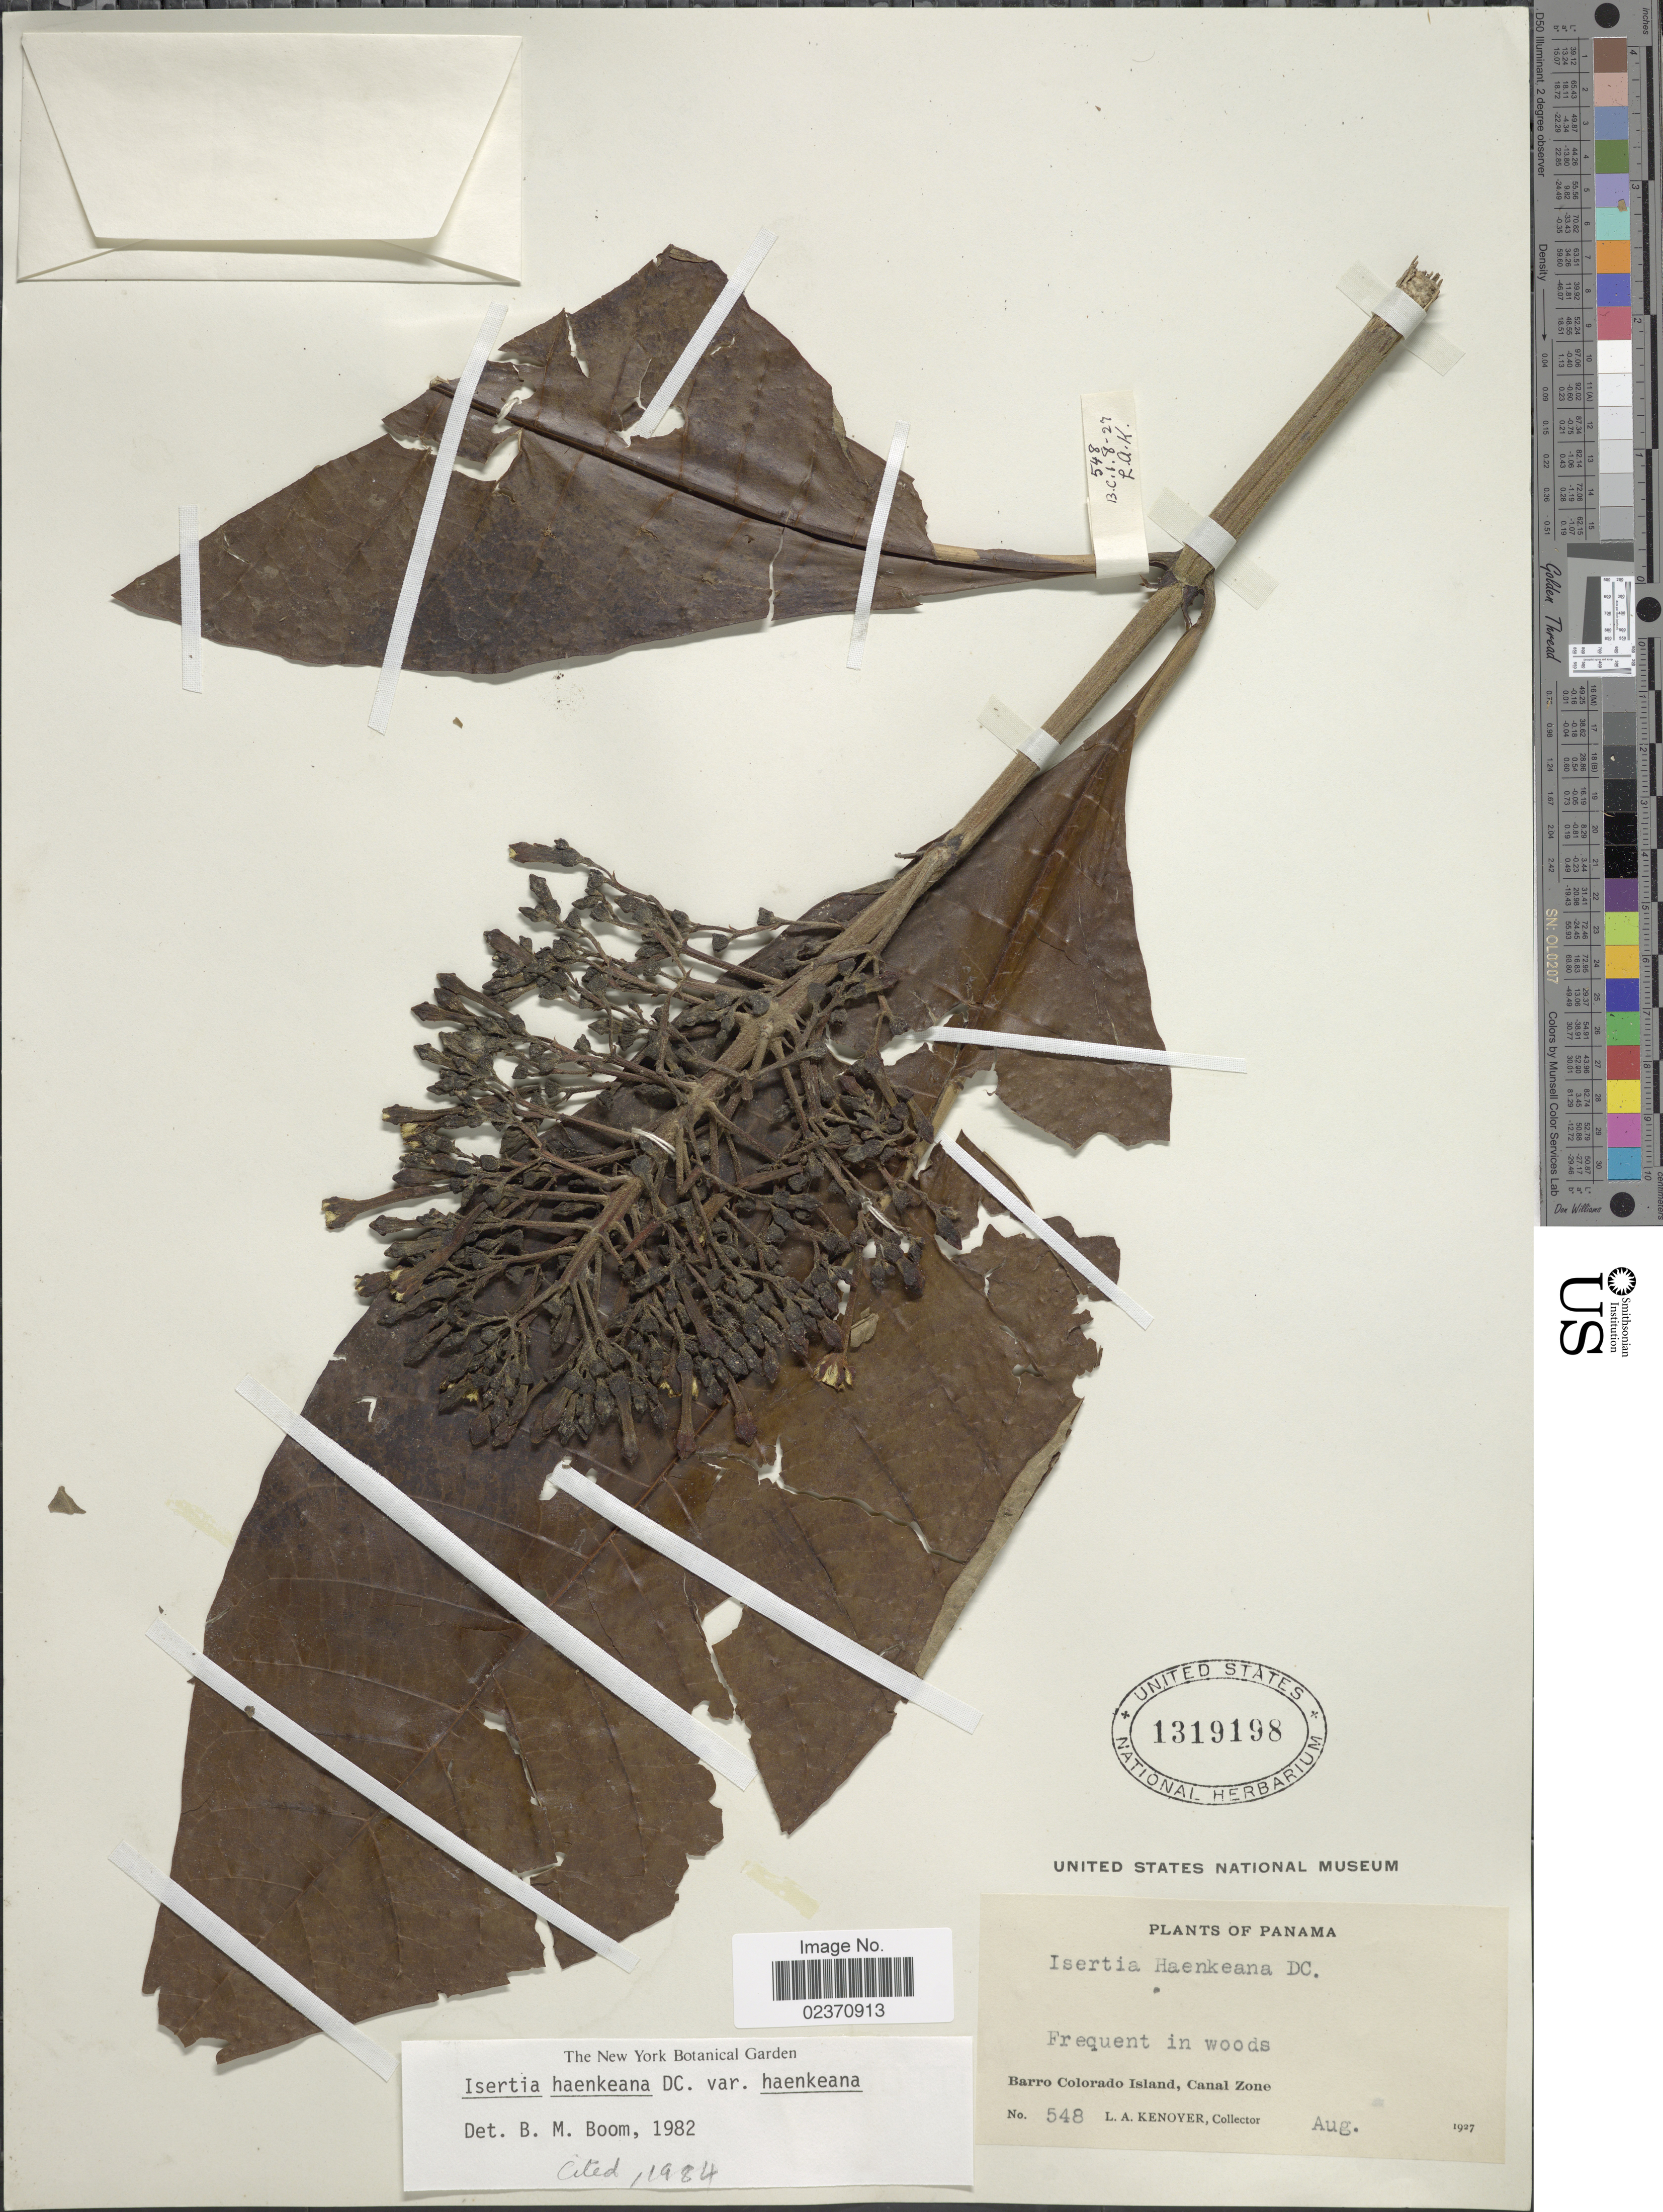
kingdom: Plantae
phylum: Tracheophyta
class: Magnoliopsida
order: Gentianales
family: Rubiaceae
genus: Isertia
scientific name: Isertia haenkeana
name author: DC.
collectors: L. A. Kenoyer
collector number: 548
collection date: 1927-08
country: Panama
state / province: Panamá Oeste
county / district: Canal Zone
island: Barro Colorado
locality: Barro Colorado Island, Canal Zone.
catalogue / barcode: US 1319198